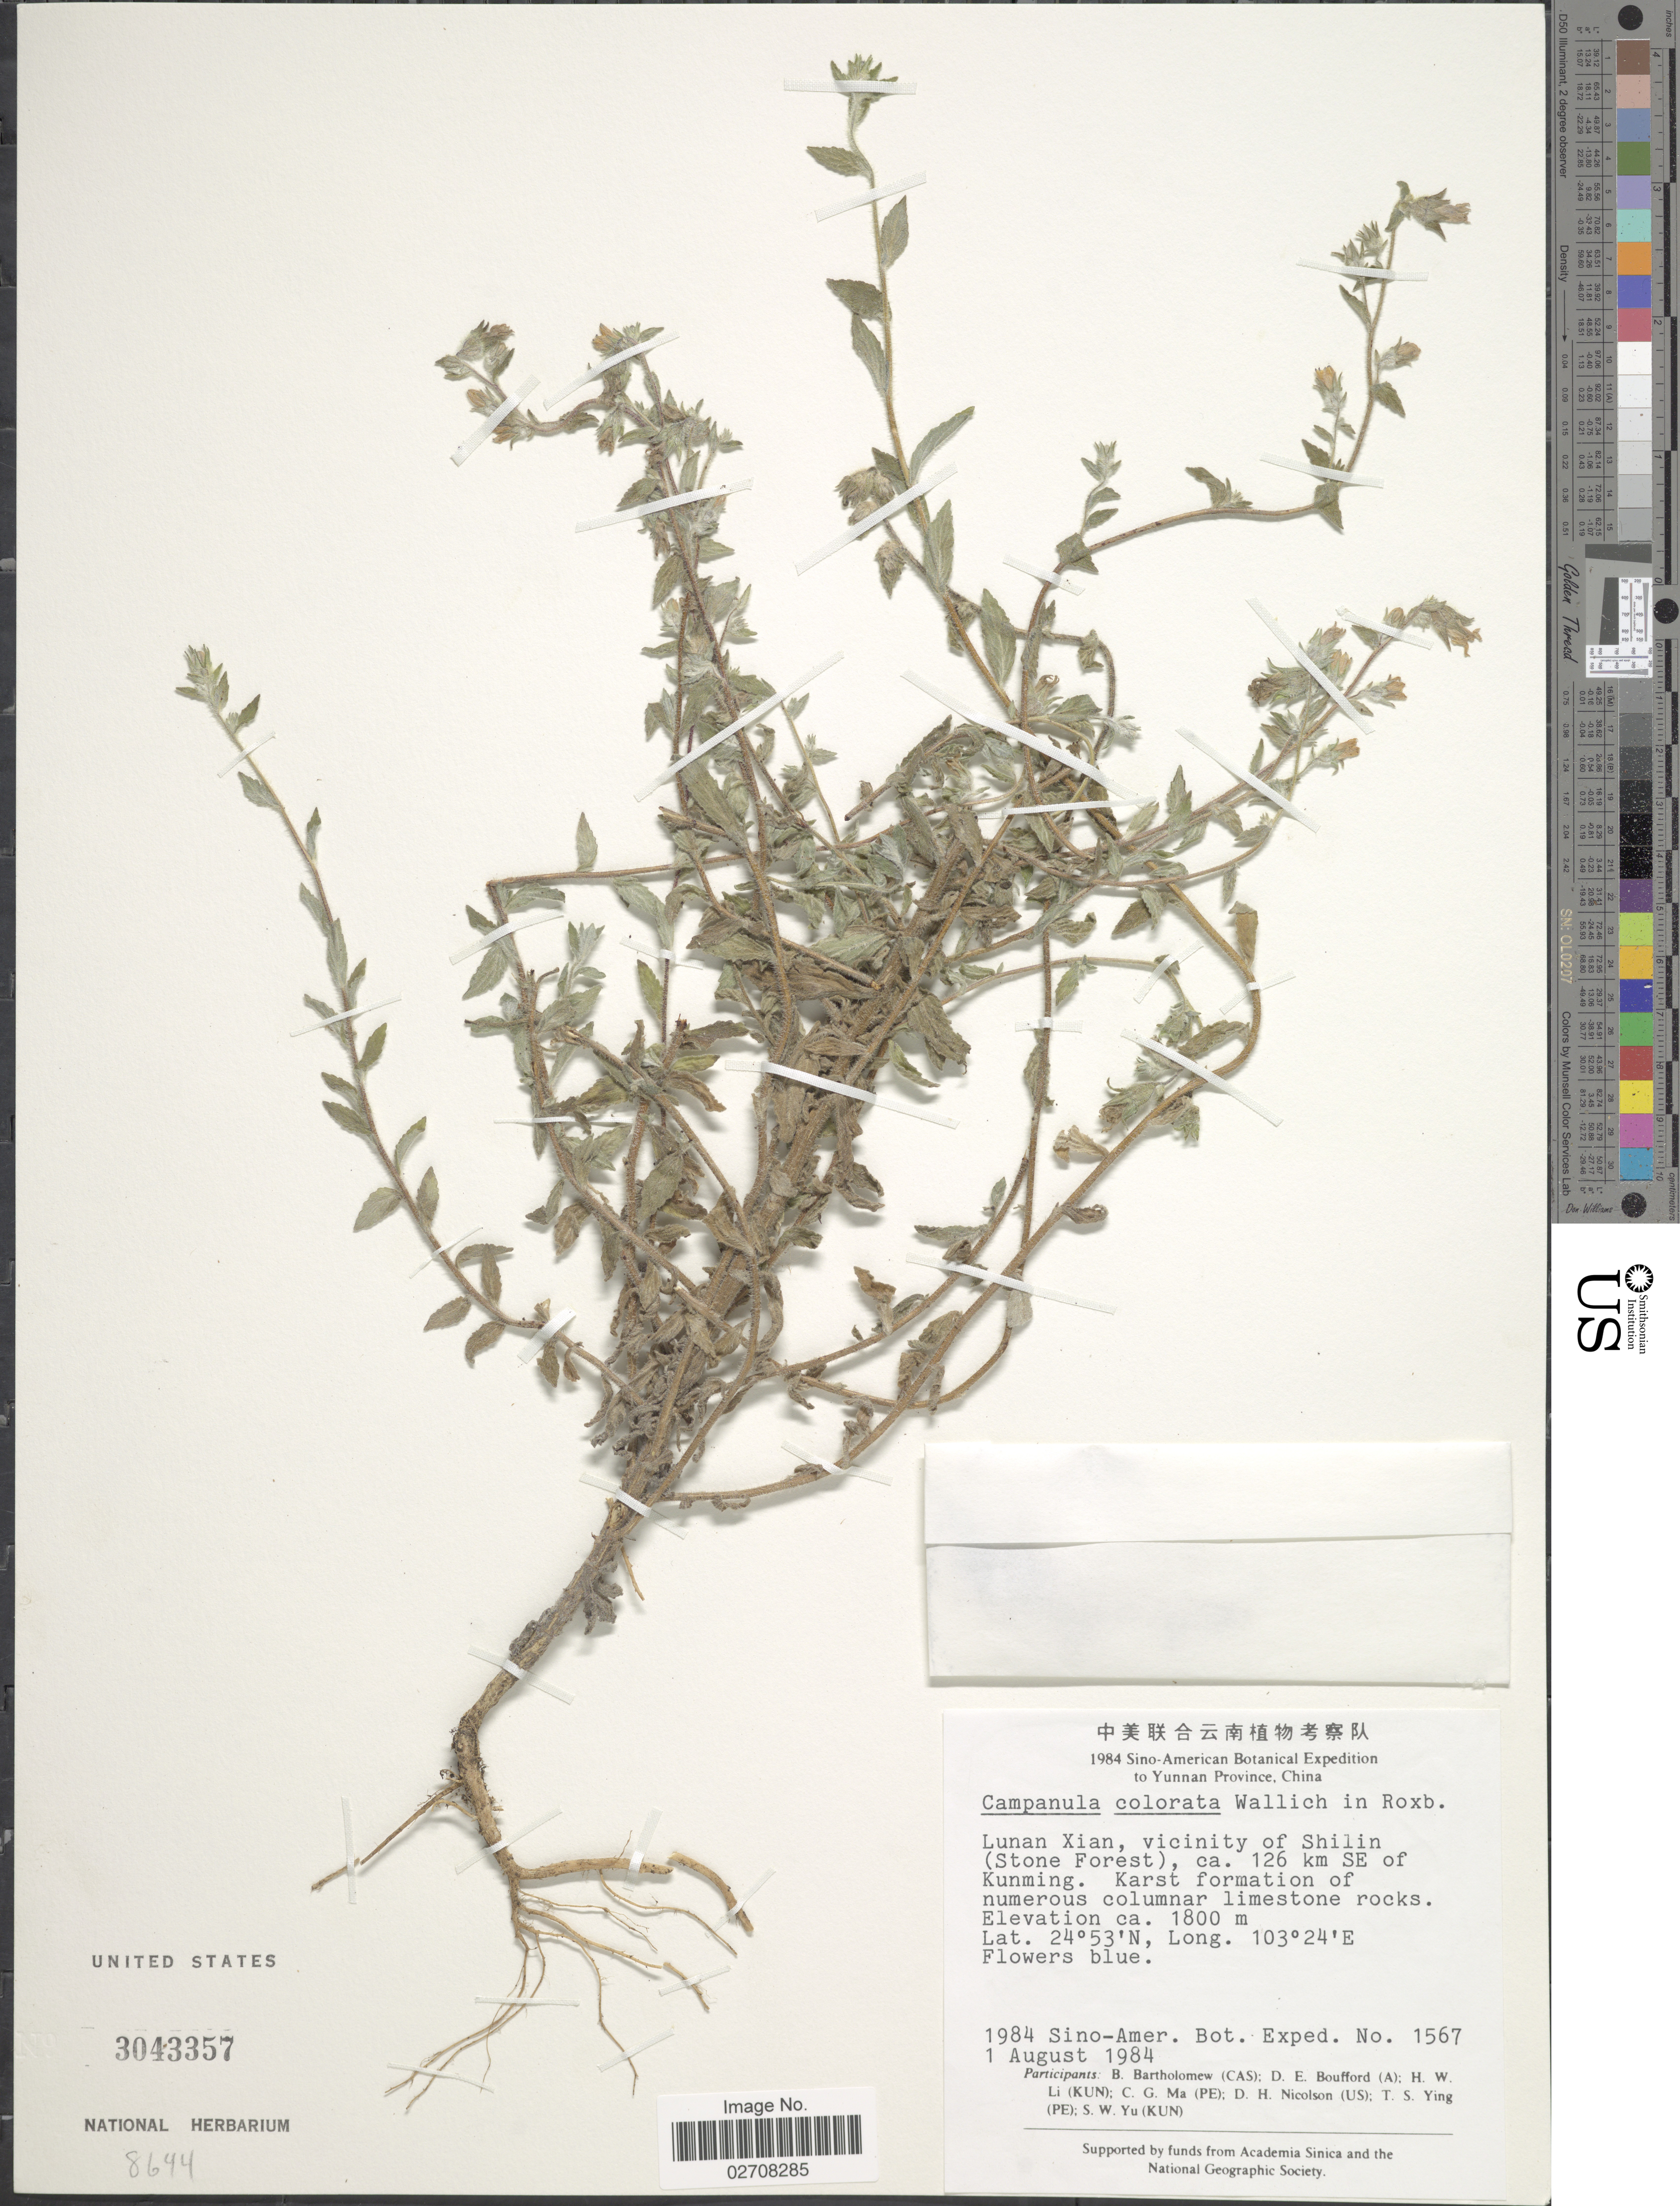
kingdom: Plantae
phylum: Tracheophyta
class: Magnoliopsida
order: Asterales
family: Campanulaceae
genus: Campanula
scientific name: Campanula colorata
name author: Wall.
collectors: Sino-Amer. Bot. Exped. 1984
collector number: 1567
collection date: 1984-08-01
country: China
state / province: Yunnan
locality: Lunan Xian, vicinity of Shilin, ca. 126 km SE of Kunming.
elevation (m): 1800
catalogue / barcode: US 3043357